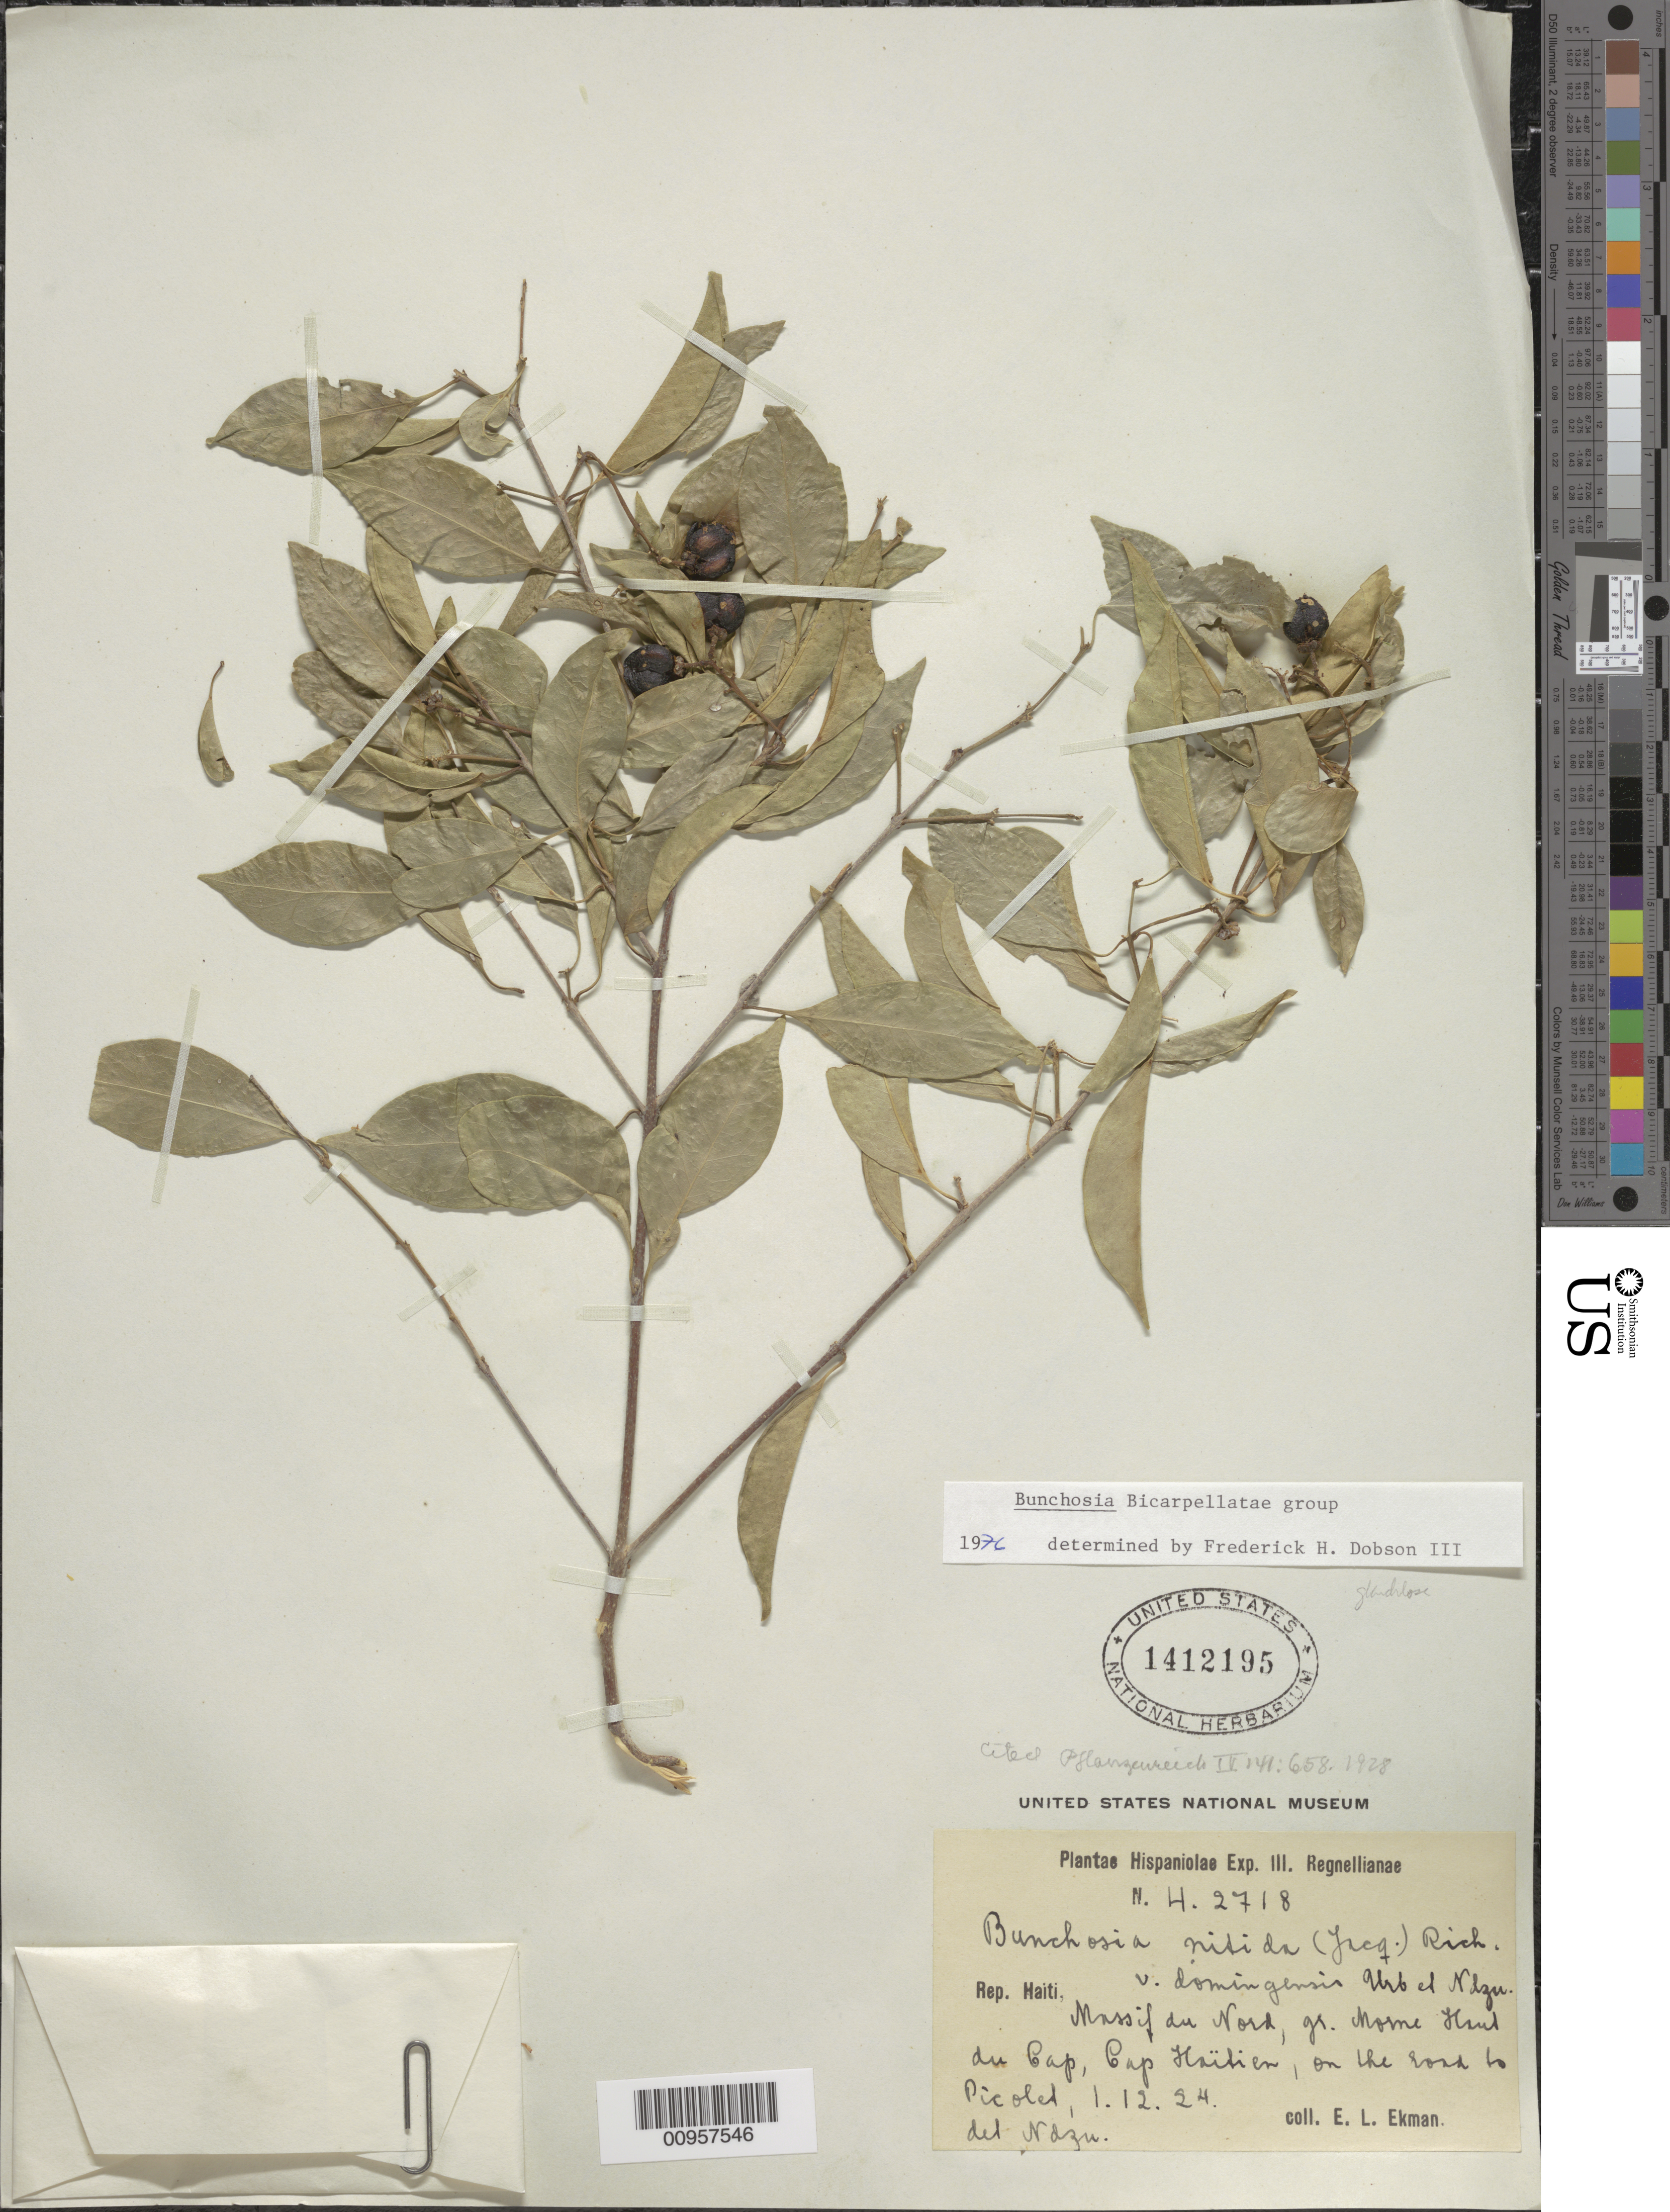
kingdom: Plantae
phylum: Tracheophyta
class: Magnoliopsida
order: Malpighiales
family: Malpighiaceae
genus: Bunchosia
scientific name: Bunchosia glandulosa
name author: (Cav.) DC.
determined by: Dobson, Frederick H.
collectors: E. L. Ekman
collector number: H 2718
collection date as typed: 01 Dec 1924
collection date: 1924-12-01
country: Haiti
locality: Massif du Nord, Gros Morne Haut du Cap, Cap HaÏten, on the road to Picolet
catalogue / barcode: US 1412195